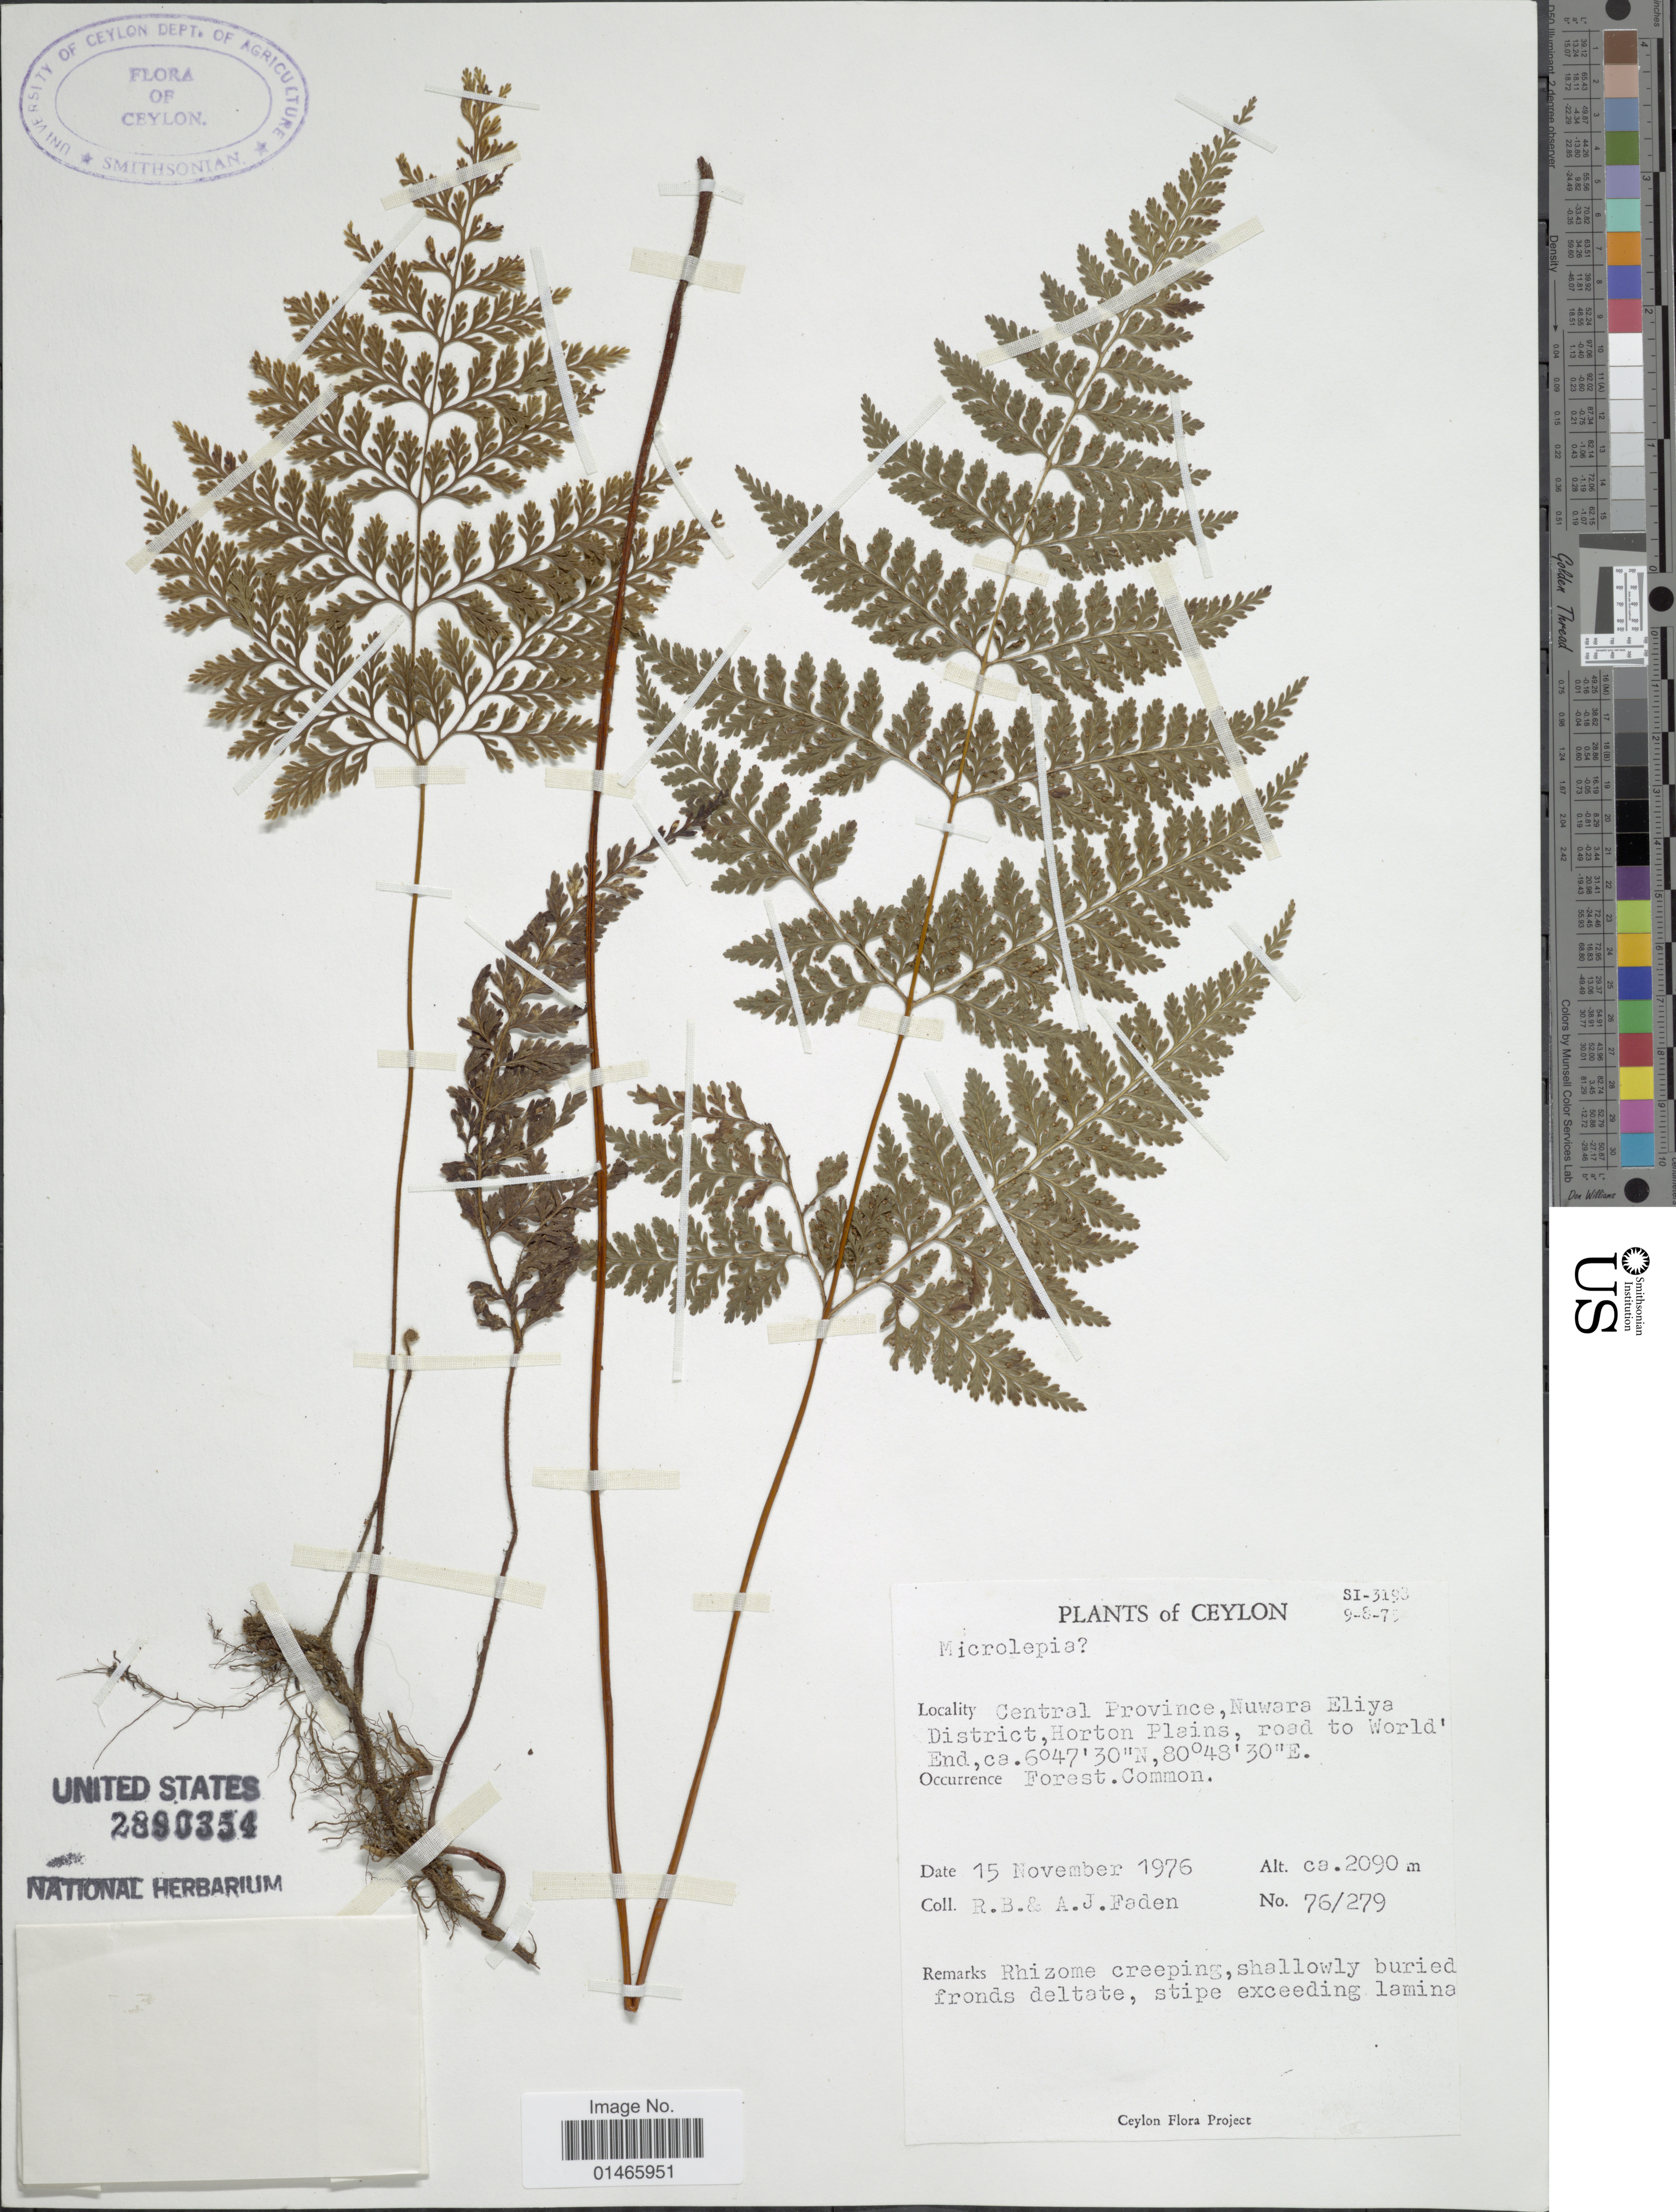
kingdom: Plantae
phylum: Tracheophyta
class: Polypodiopsida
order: Polypodiales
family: Dennstaedtiaceae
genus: Microlepia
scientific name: Microlepia sp.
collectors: R. B. Faden & A. J. Faden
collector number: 76/279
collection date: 1976-11-15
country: Sri Lanka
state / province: Central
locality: Ceylon, Nuwara Eliya District, Horton Plains, road to World' End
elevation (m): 2090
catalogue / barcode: US 2890354